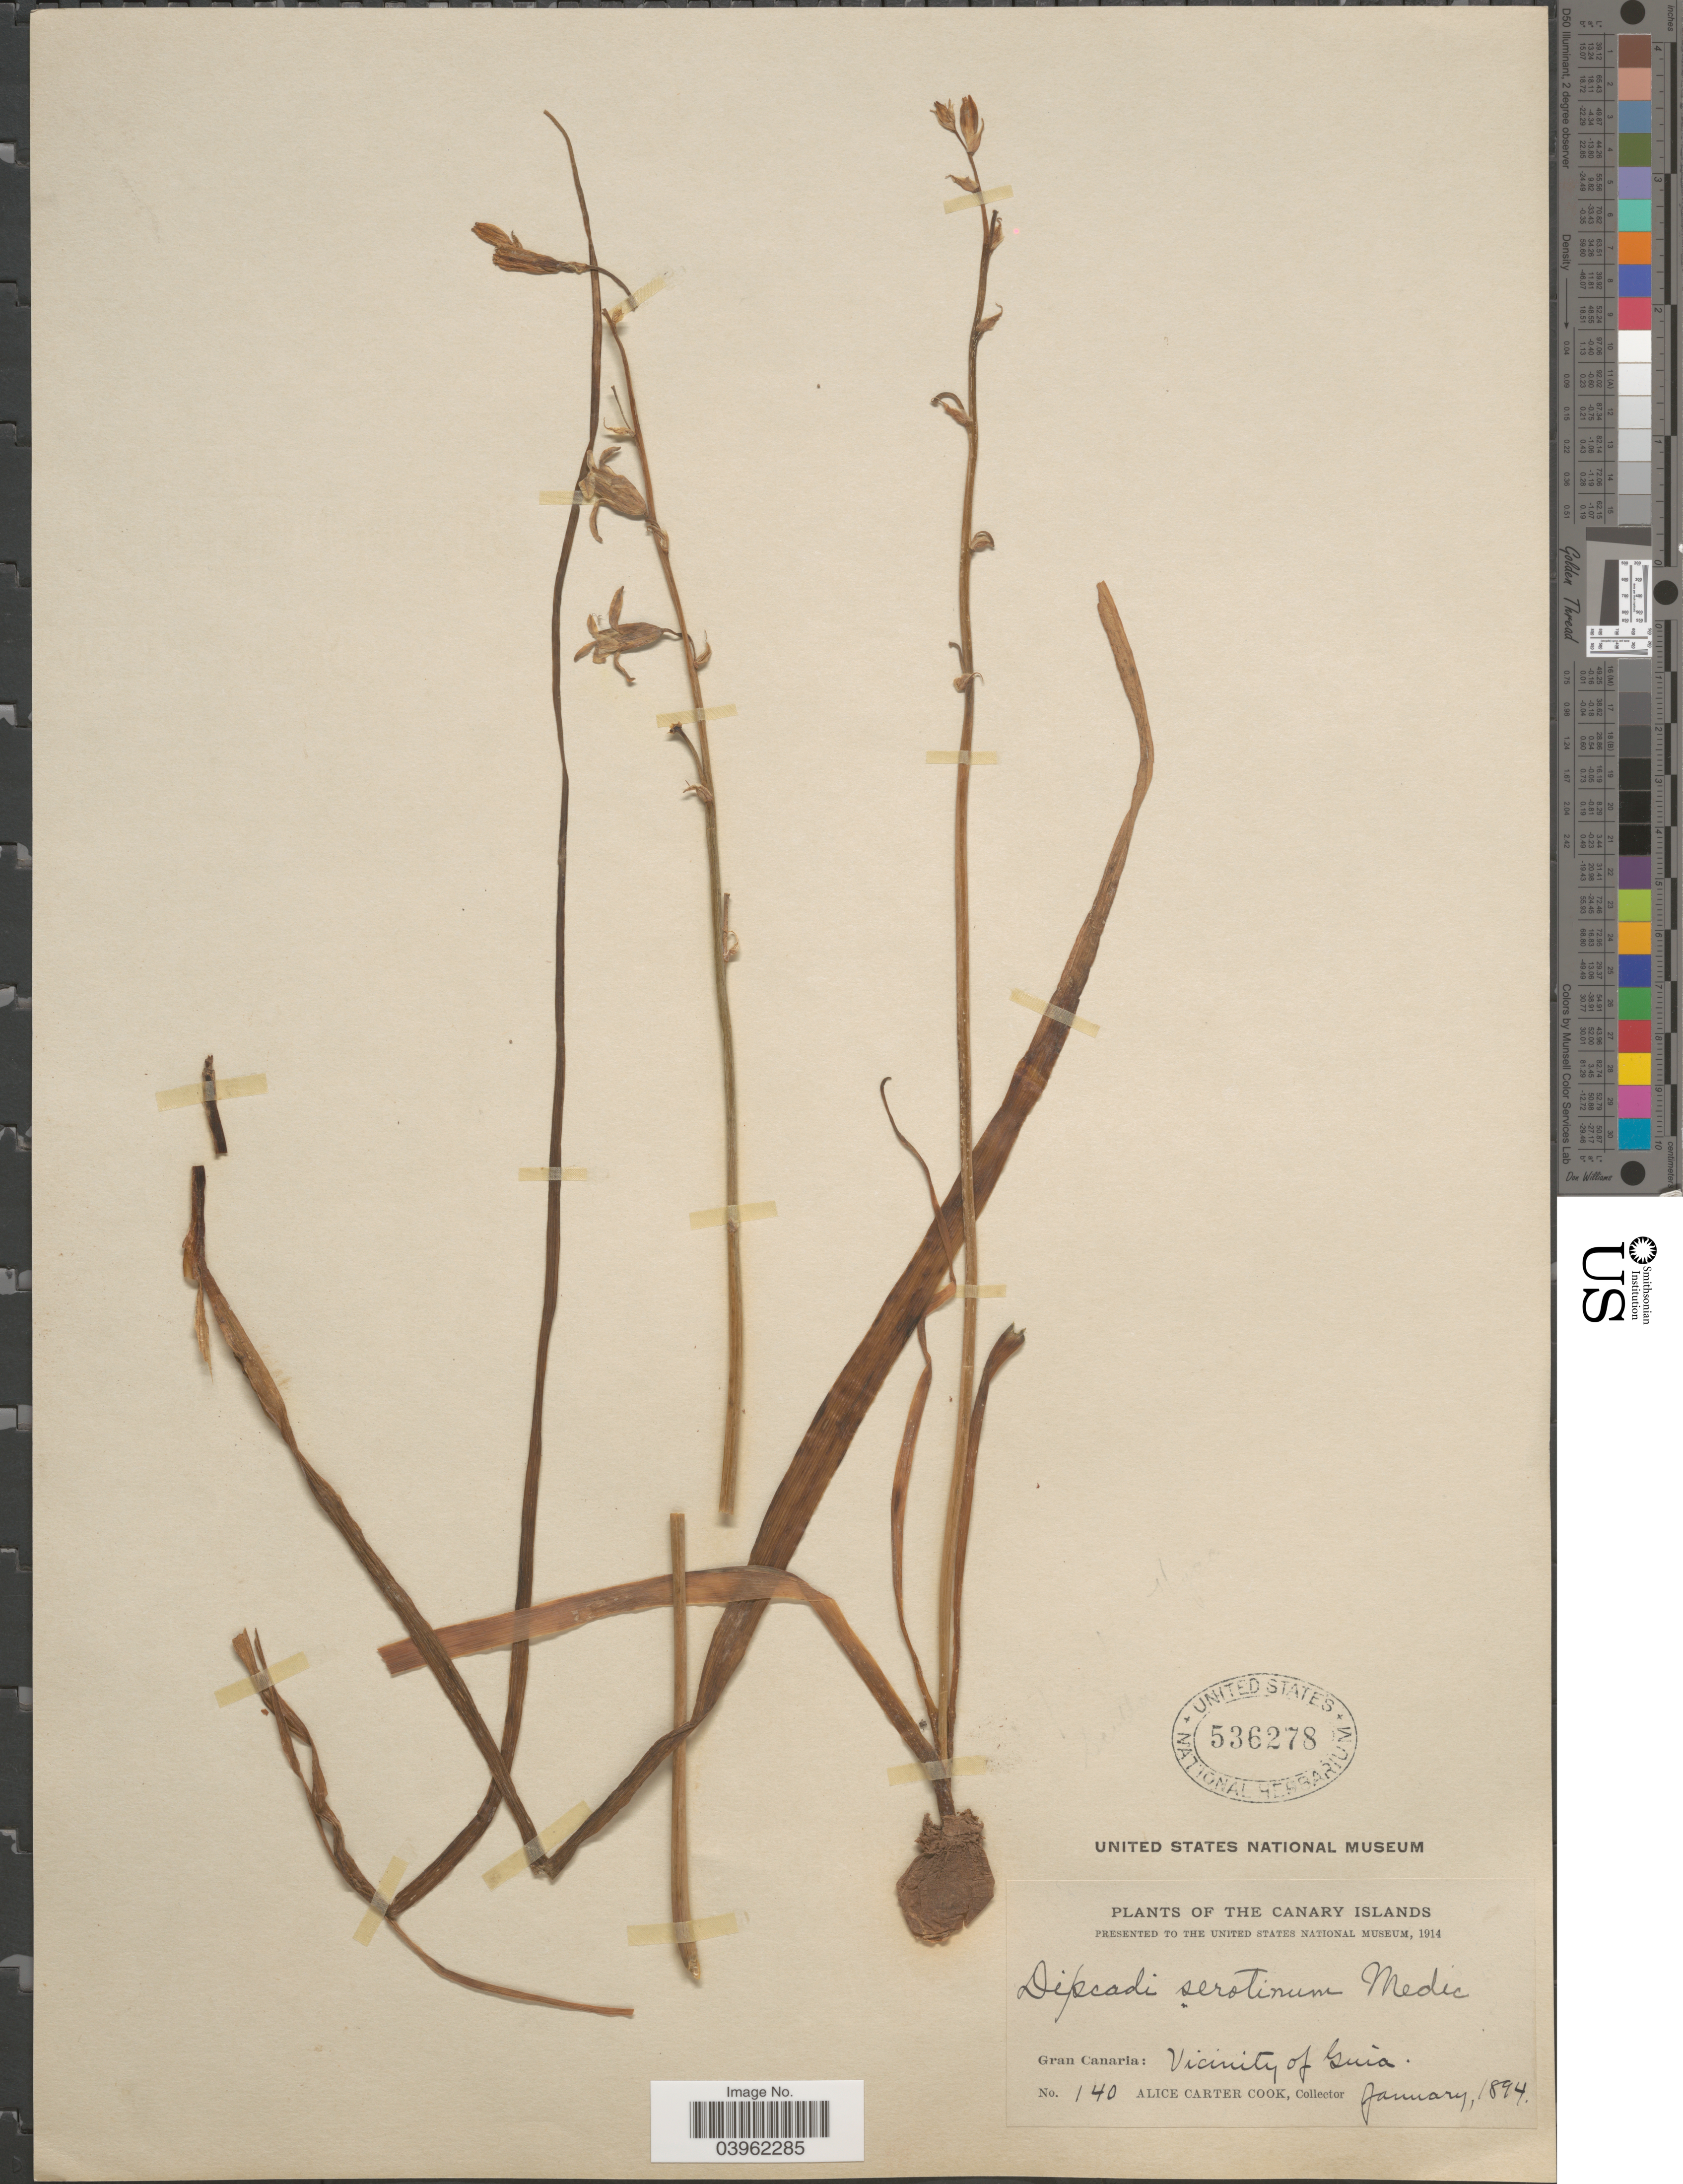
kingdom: Plantae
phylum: Tracheophyta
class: Liliopsida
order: Asparagales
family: Asparagaceae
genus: Dipcadi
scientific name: Dipcadi serotinum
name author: (L.) Medik.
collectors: Alice C. Cook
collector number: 140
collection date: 1894-01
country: Spain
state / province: Canarias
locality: Canary Islands. Gran Canaria: Vicinity of Guia.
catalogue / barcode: US 536278